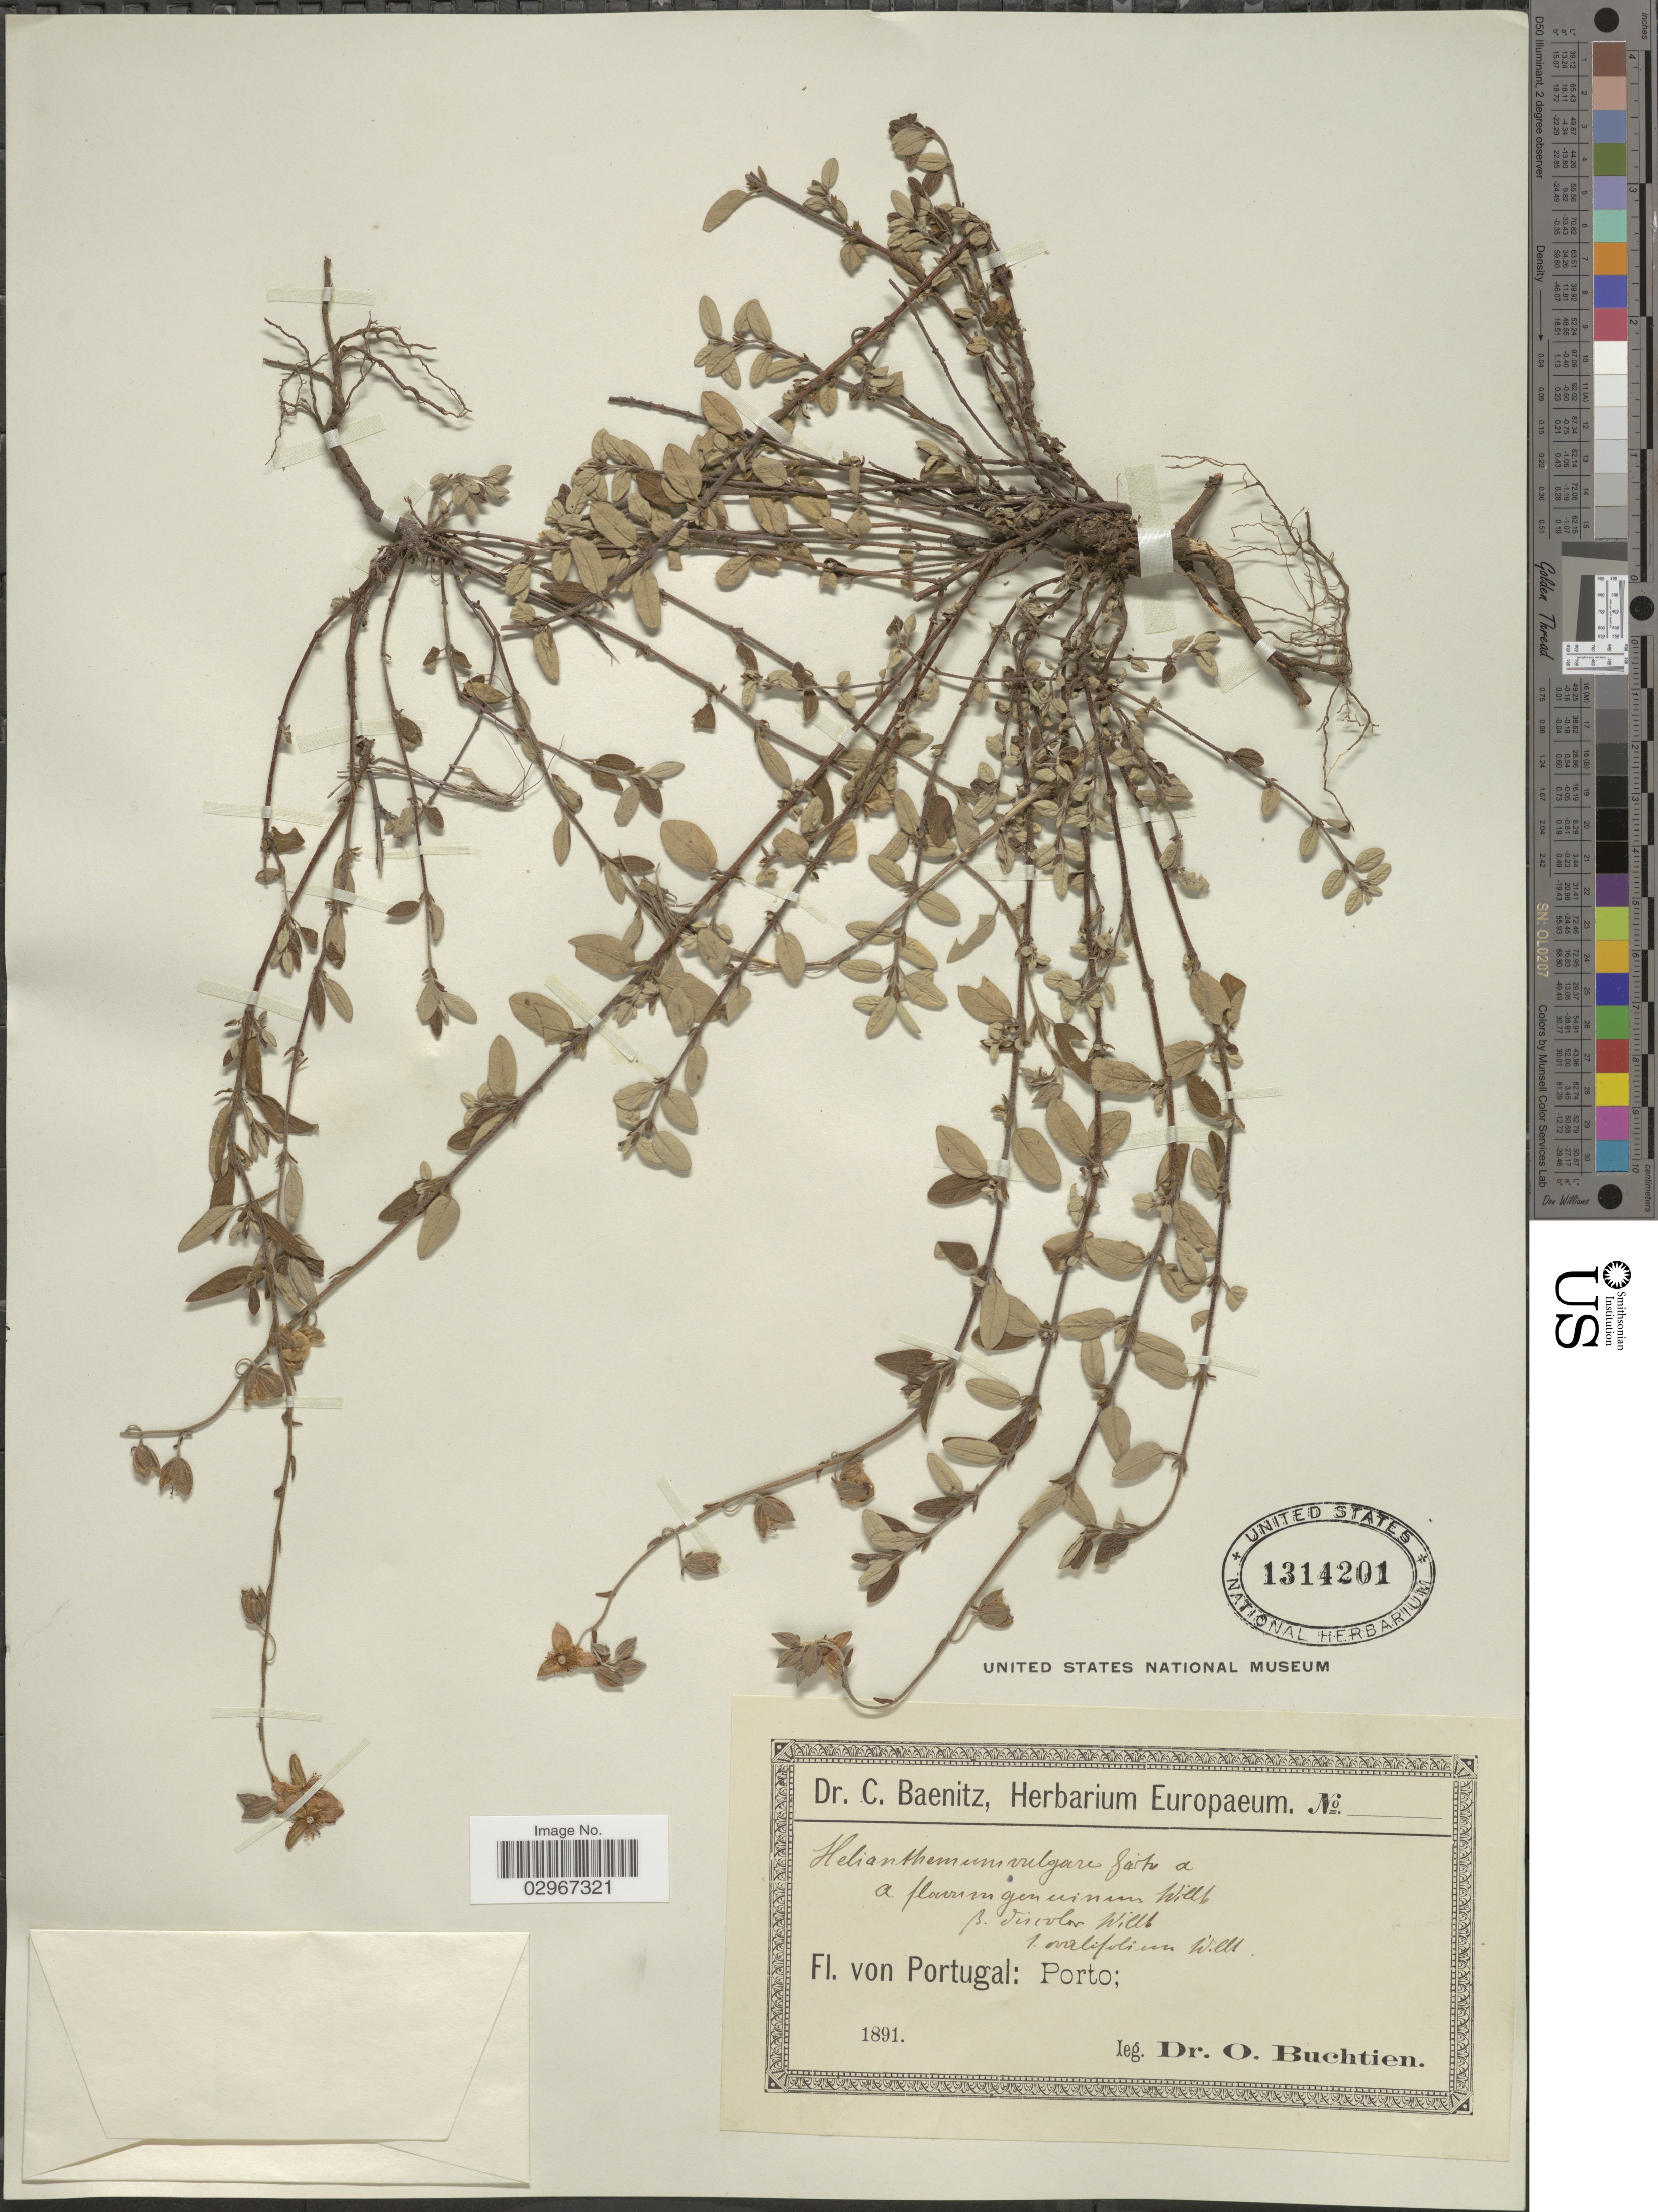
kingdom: Plantae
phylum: Tracheophyta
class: Magnoliopsida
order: Malvales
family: Cistaceae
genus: Helianthemum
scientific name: Helianthemum vulgare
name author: Gaertn.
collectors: O. Buchtien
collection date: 1891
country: Portugal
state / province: Porto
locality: Fl. von Portugal: Porto.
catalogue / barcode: US 1314201